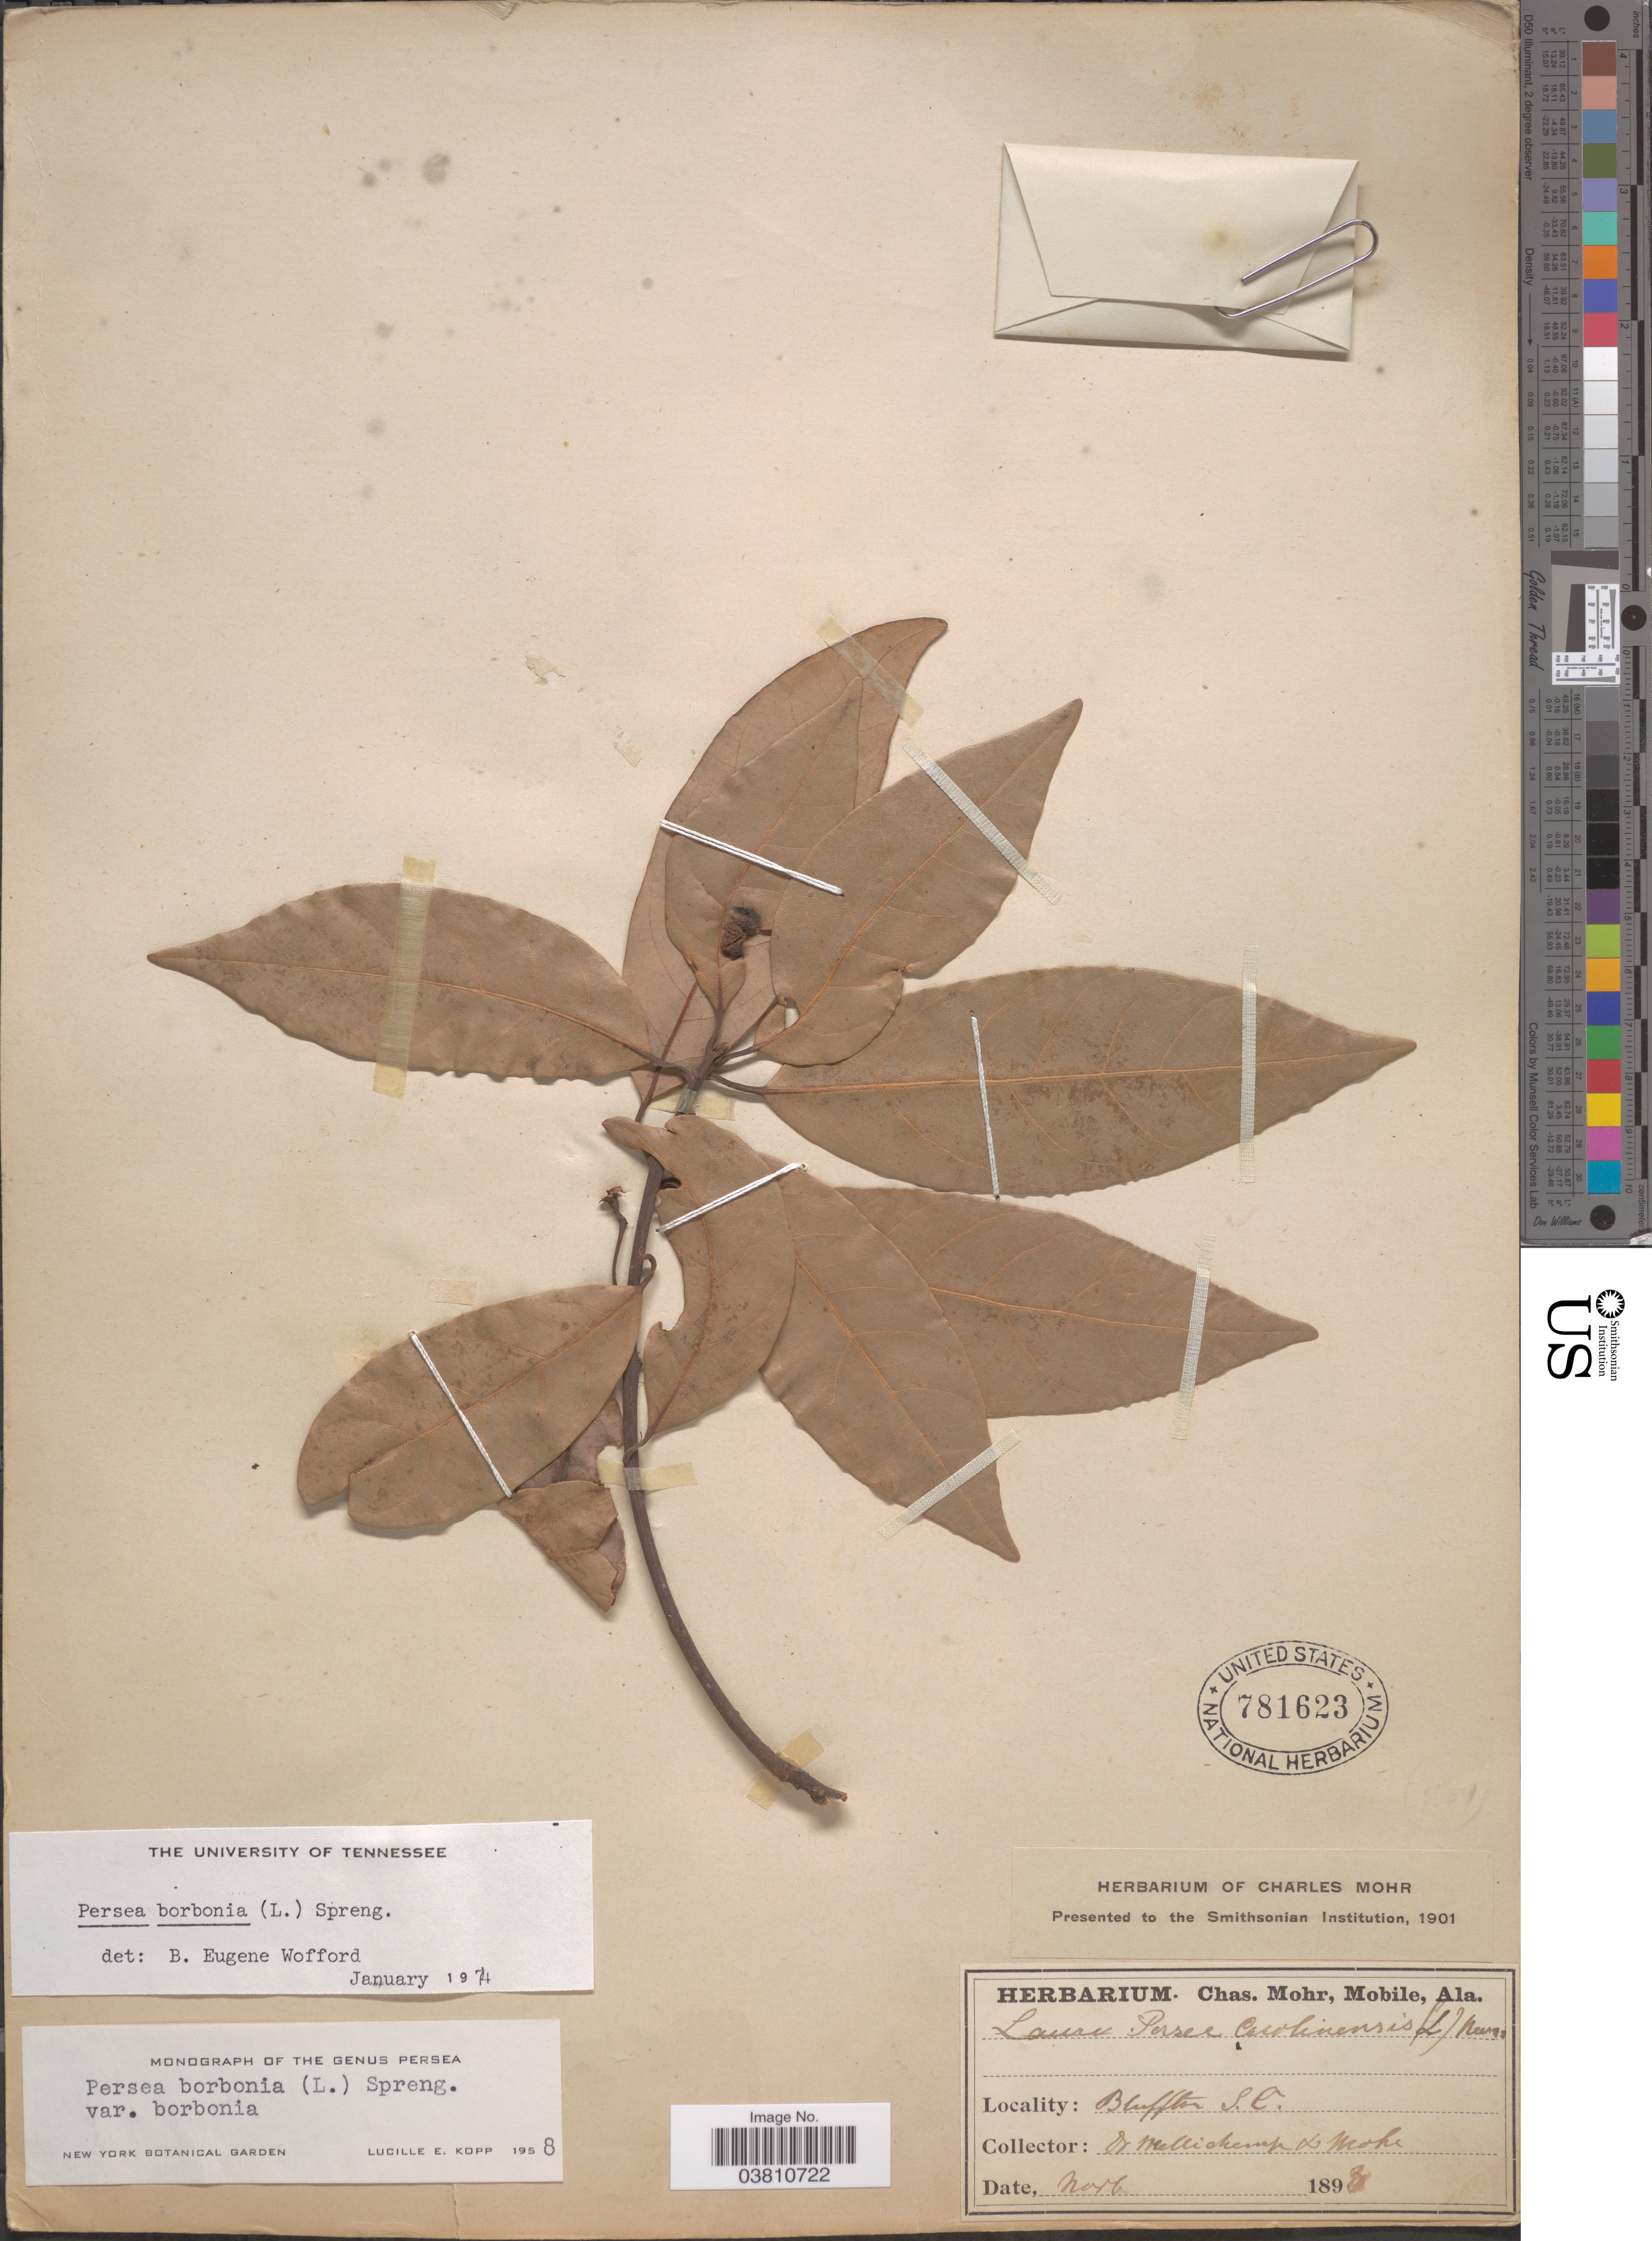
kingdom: Plantae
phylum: Tracheophyta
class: Magnoliopsida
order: Laurales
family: Lauraceae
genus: Persea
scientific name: Persea borbonia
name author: (L.) Spreng.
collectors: -. Mellichamp & Mohr, C. T. (herbarium)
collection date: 1898-11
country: United States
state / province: South Carolina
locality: Bluffton.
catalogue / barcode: US 781623